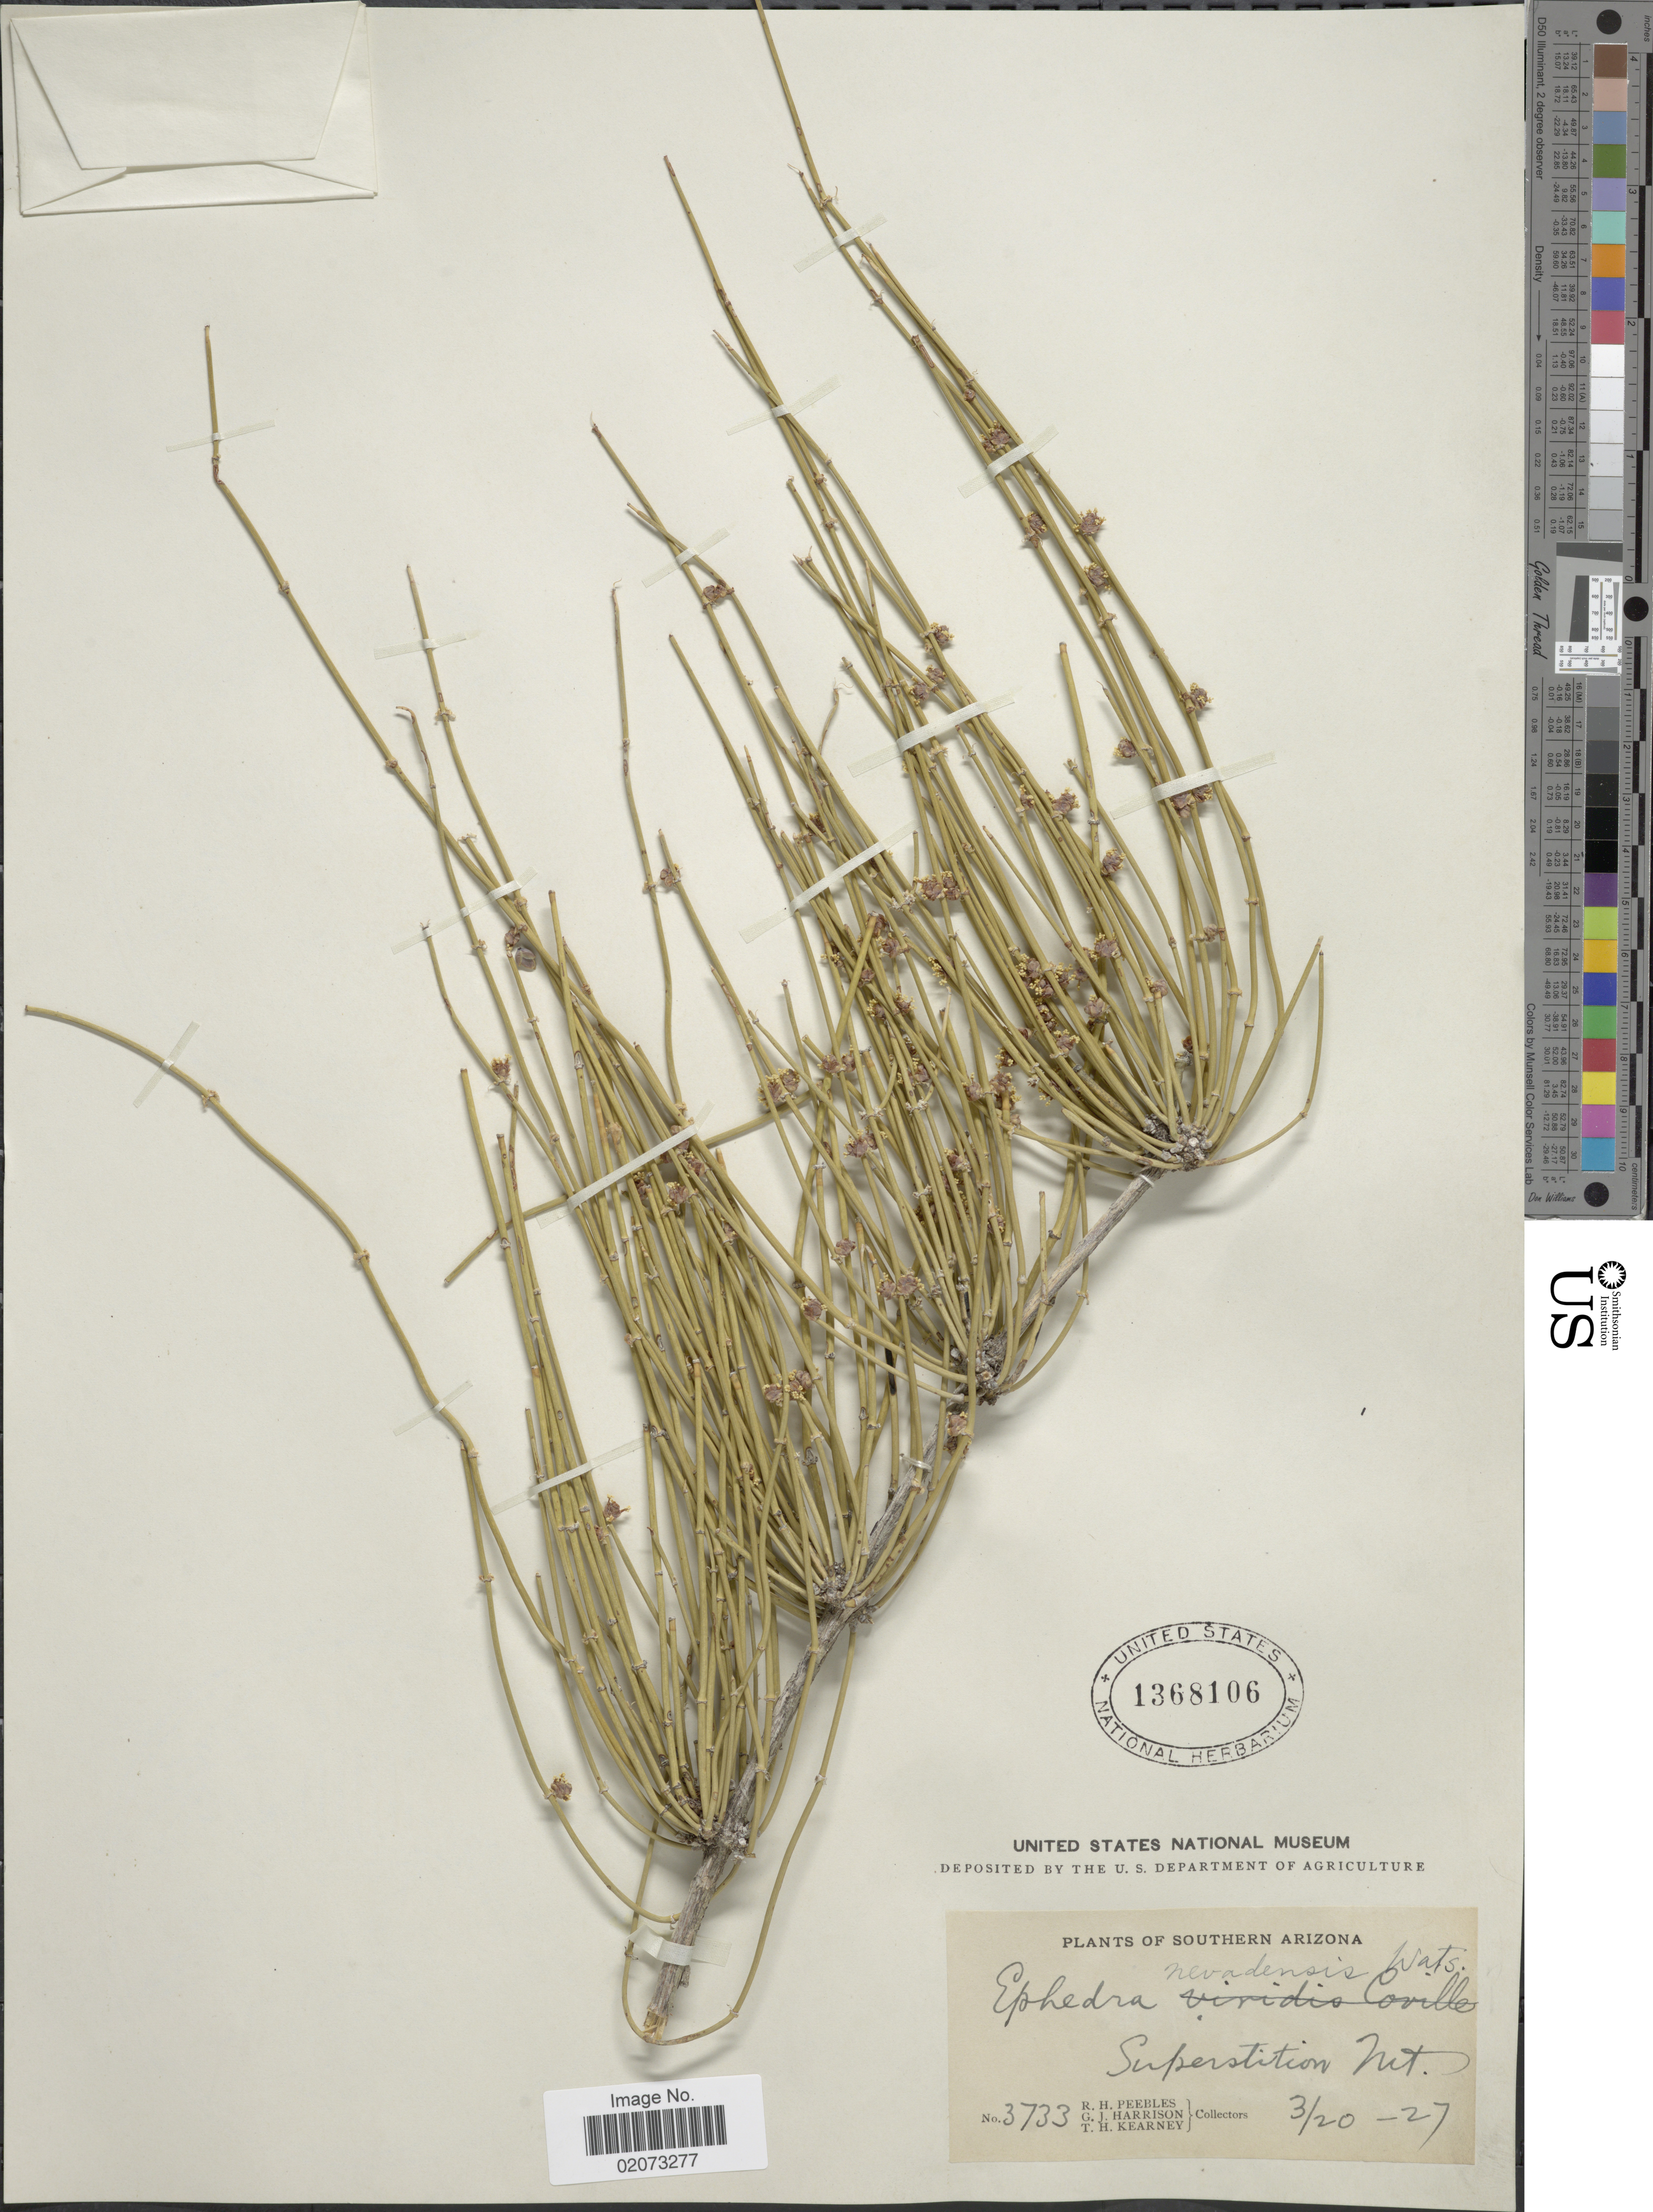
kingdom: Plantae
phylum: Tracheophyta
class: Gnetopsida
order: Ephedrales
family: Ephedraceae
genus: Ephedra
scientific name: Ephedra nevadensis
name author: S. Watson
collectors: R. H. Peebles, G. J. Harrison & T. H. Kearney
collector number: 3733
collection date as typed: Transcribed d/m/y: 20/3/27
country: United States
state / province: Arizona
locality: Southern Arizona. Superstition Mt.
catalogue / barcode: US 1368106